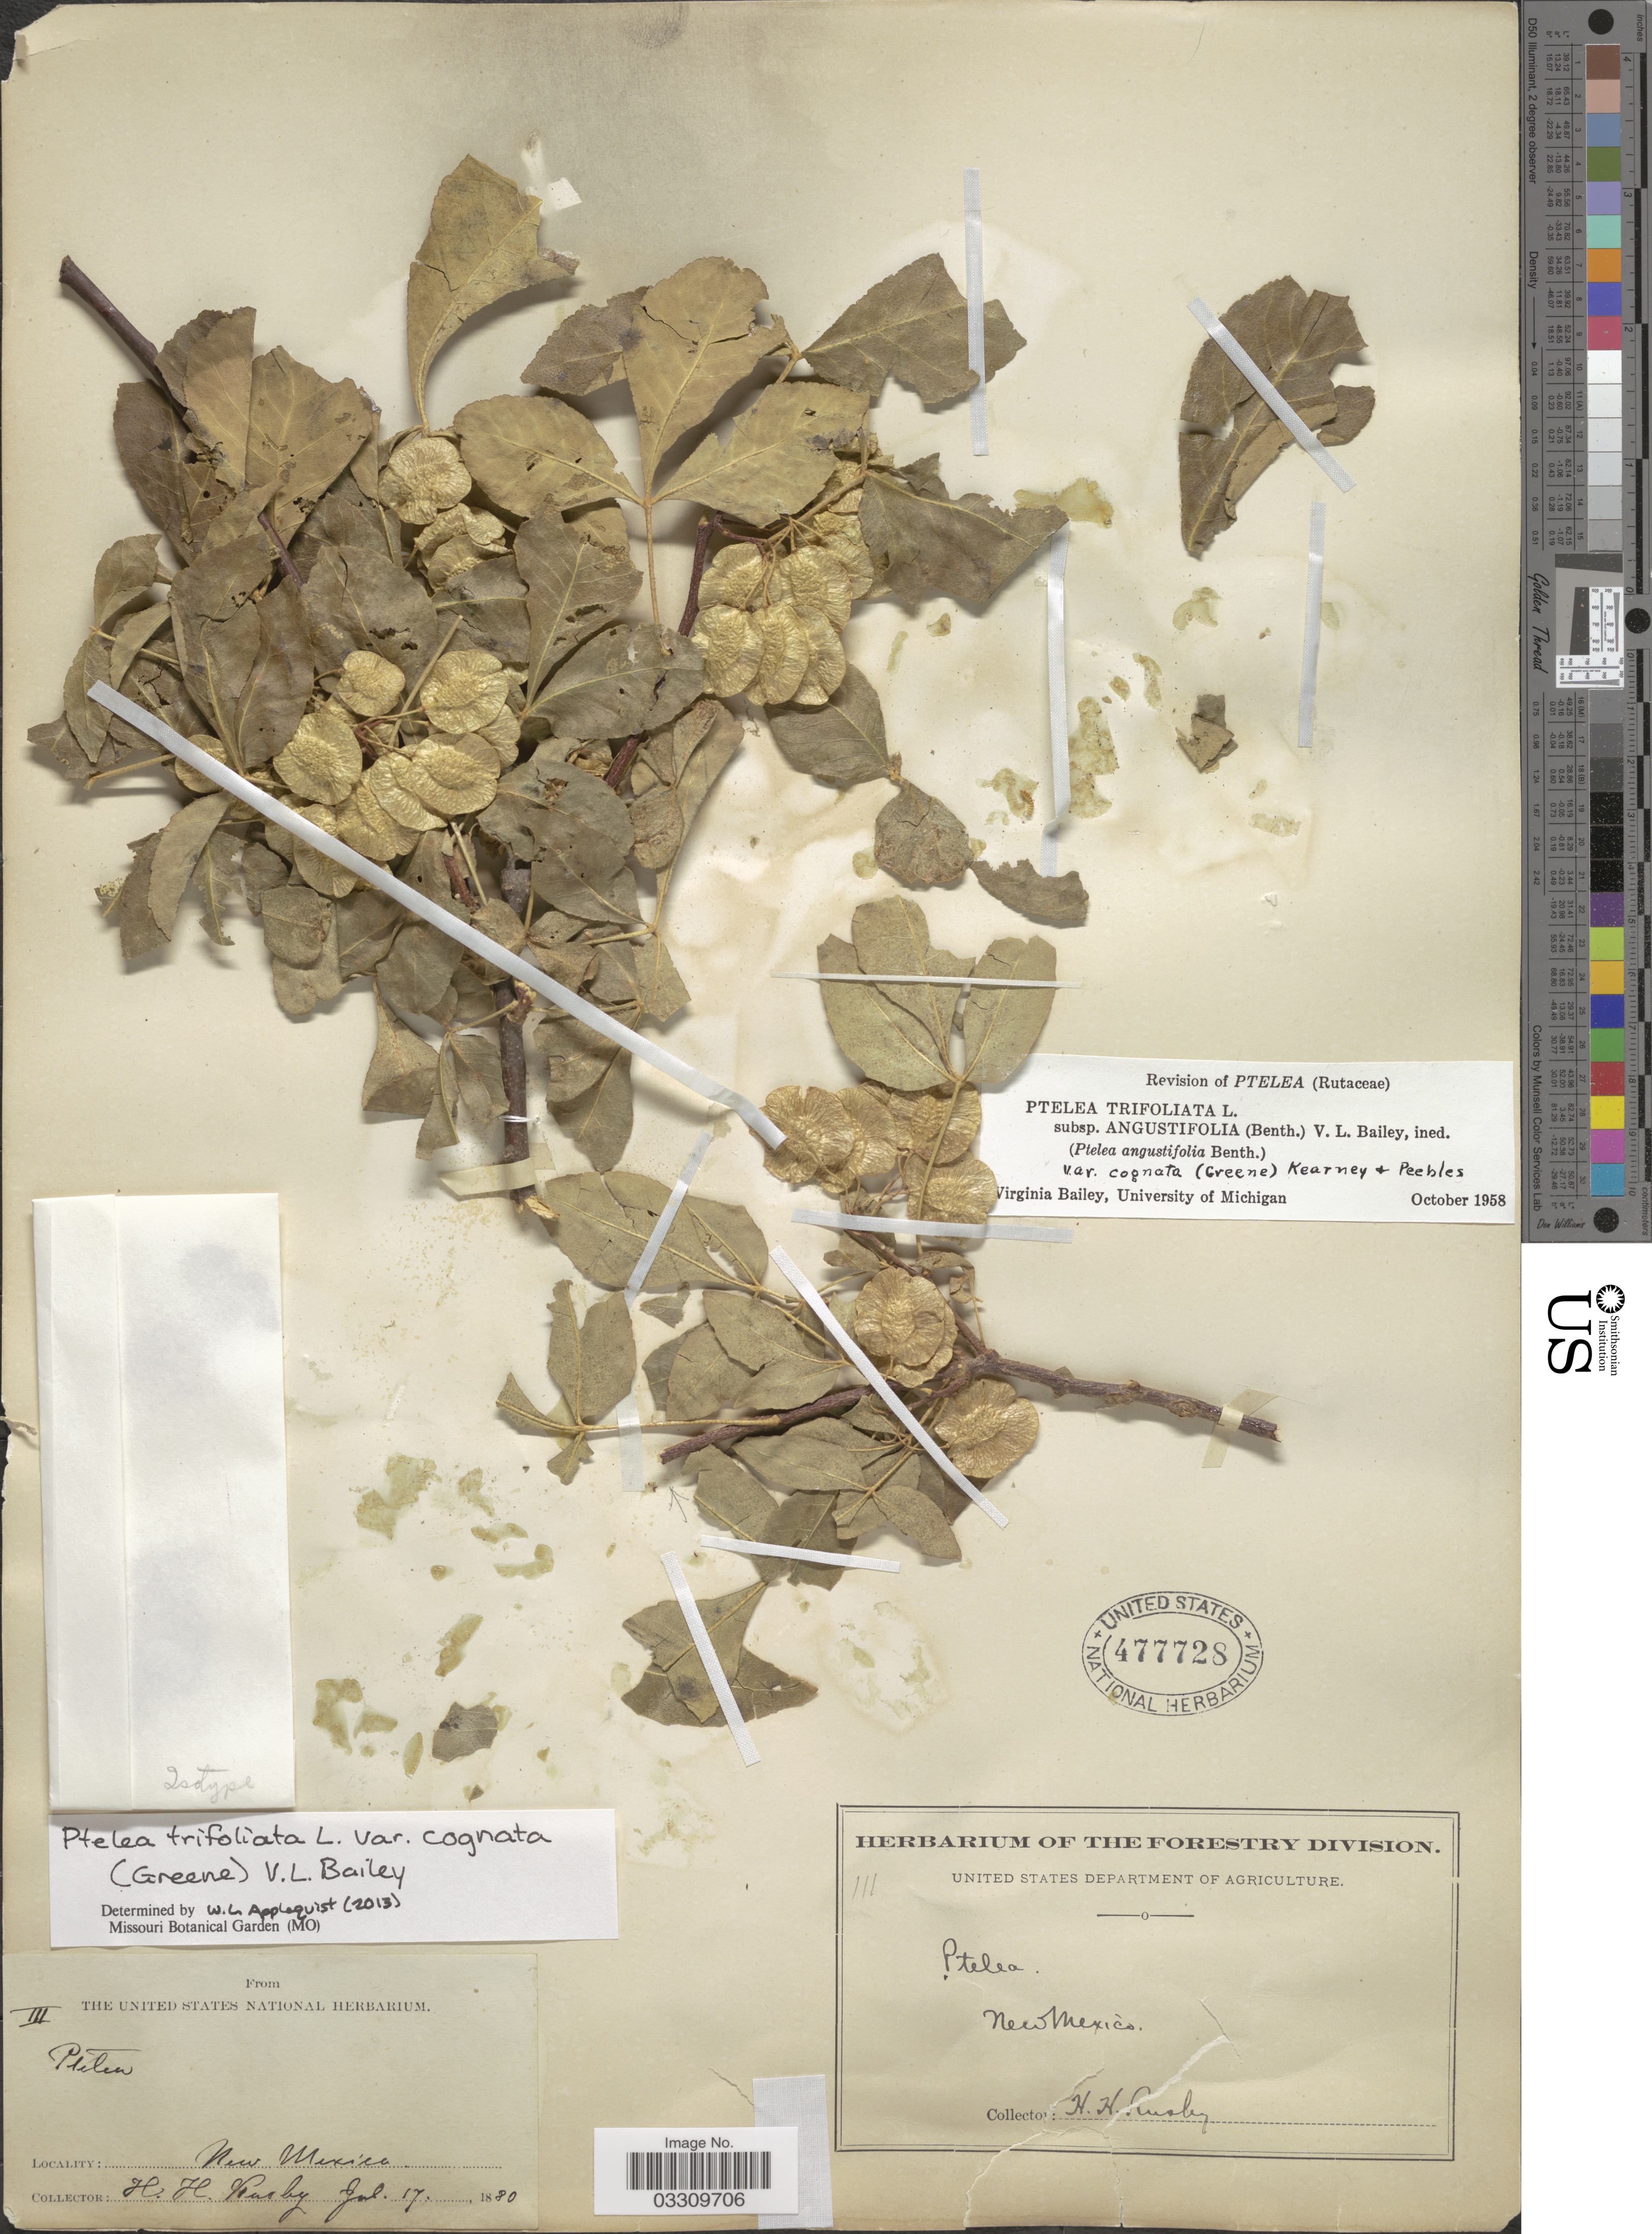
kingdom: Plantae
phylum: Tracheophyta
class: Magnoliopsida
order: Sapindales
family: Rutaceae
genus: Ptelea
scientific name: Ptelea trifoliata var. cognata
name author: (Greene) V. L. Bailey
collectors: H. H. Rusby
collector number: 03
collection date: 1880-07-17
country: United States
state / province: New Mexico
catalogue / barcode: US 477728